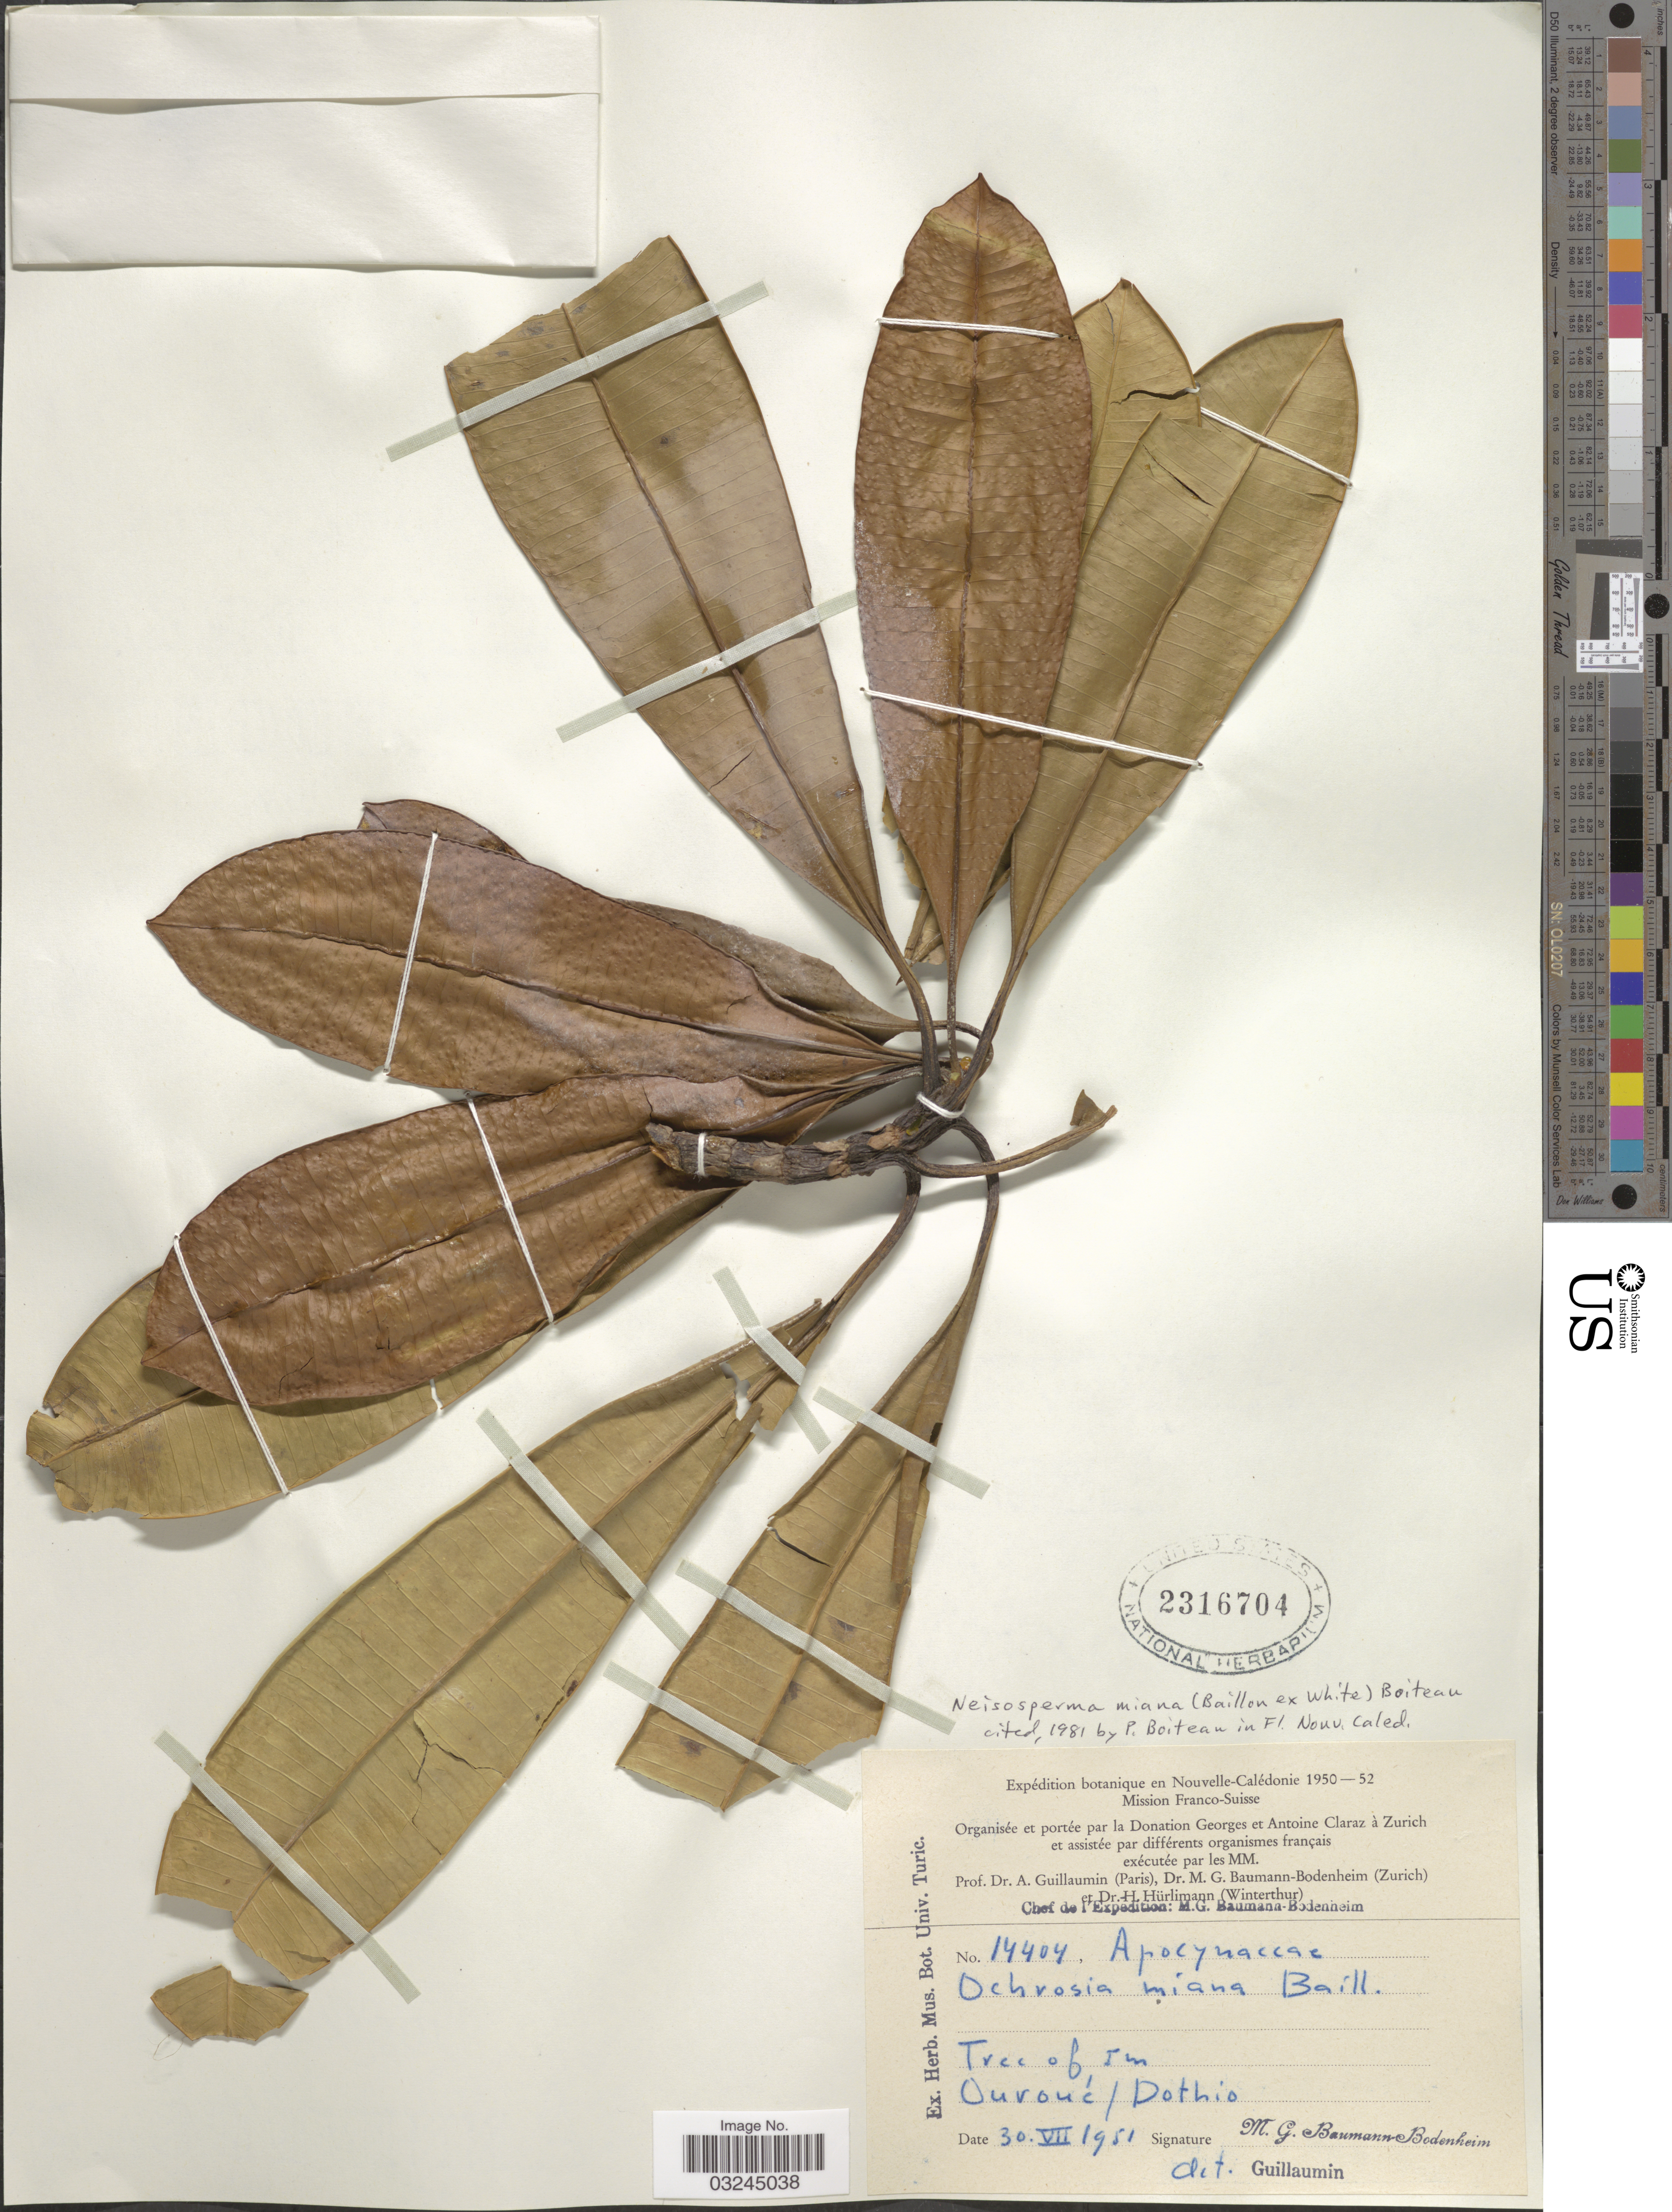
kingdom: Plantae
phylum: Tracheophyta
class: Magnoliopsida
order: Gentianales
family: Apocynaceae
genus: Ochrosia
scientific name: Ochrosia miana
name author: Baill. ex Guillaumin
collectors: M. G. Baumann-Bodenheim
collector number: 14404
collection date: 1951-07-30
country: New Caledonia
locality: Ouroué/ Dothio.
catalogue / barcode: US 2316704